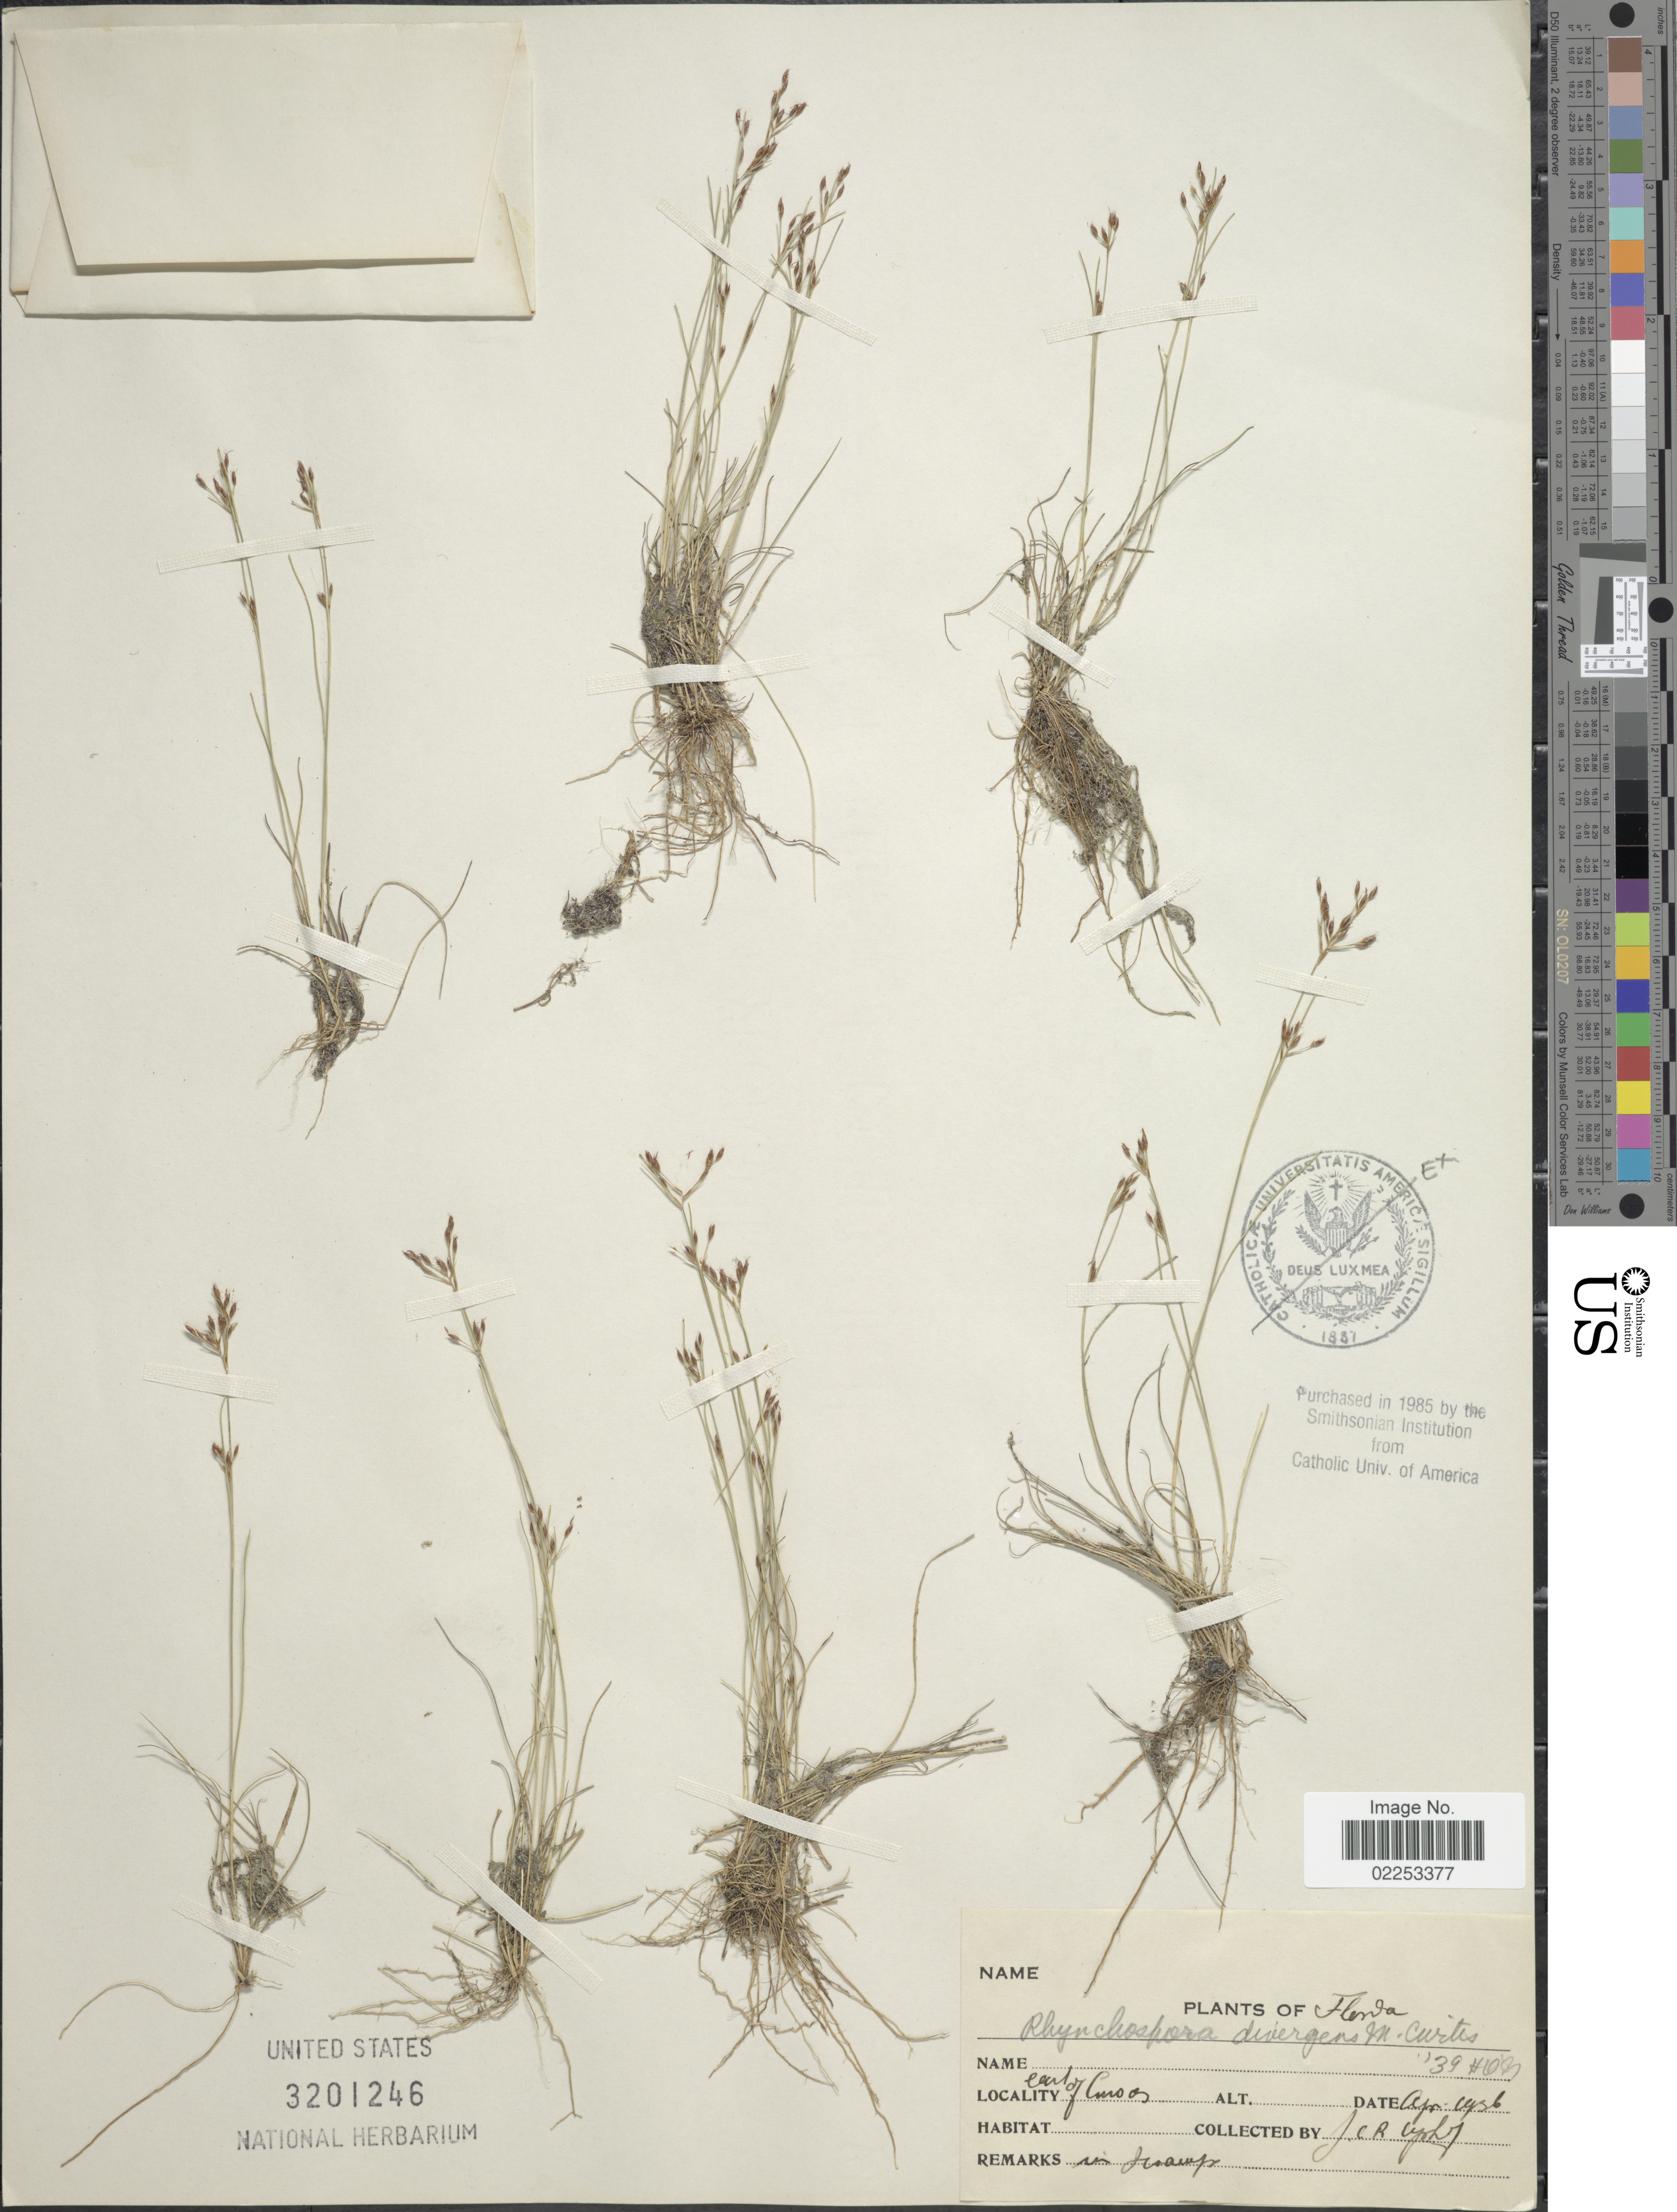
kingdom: Plantae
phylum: Tracheophyta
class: Liliopsida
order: Poales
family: Cyperaceae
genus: Rhynchospora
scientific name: Rhynchospora divergens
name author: Chapm. ex M.A. Curtis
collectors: J. C. T. Uphof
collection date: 1936-04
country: United States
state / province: Florida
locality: East of Conway.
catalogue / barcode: US 3201246